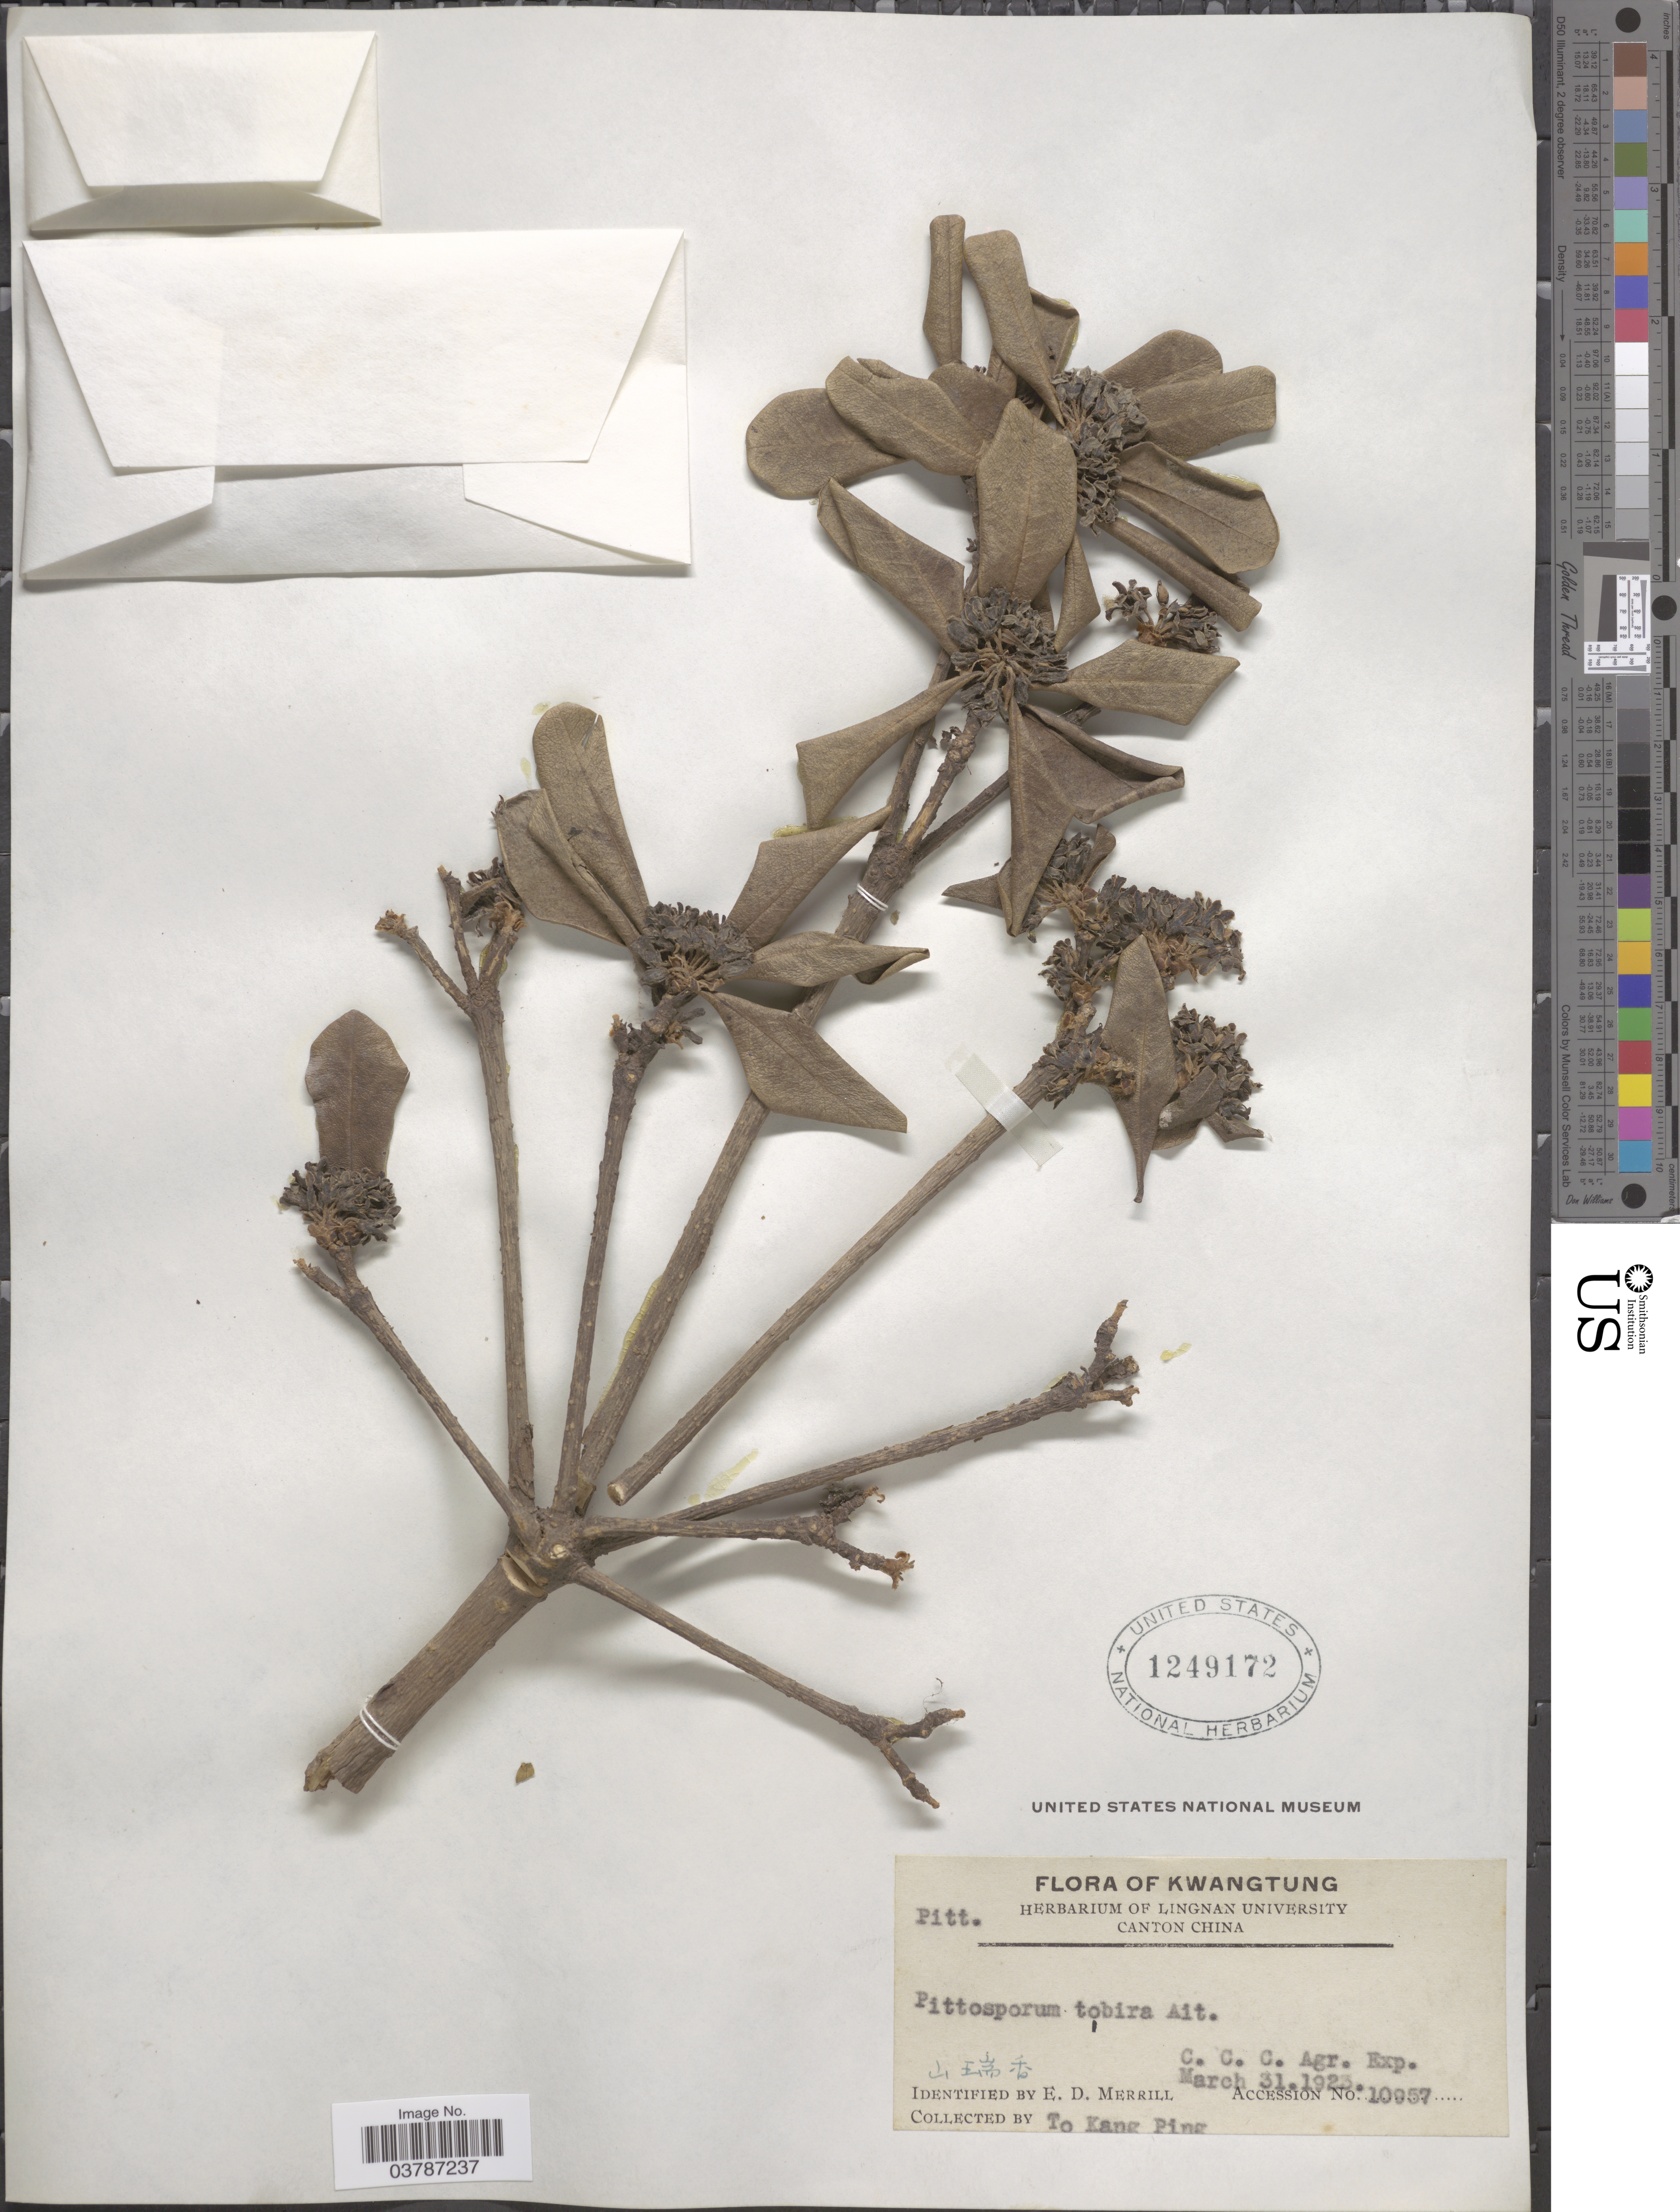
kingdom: Plantae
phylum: Tracheophyta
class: Magnoliopsida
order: Apiales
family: Pittosporaceae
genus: Pittosporum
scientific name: Pittosporum tobira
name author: (Thunb.) W.T. Aiton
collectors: T. Ping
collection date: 1923-03-31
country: China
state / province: Guangdong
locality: Kwangtung. Canton China. C. C. C. Agr. Exp.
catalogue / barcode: US 1249172